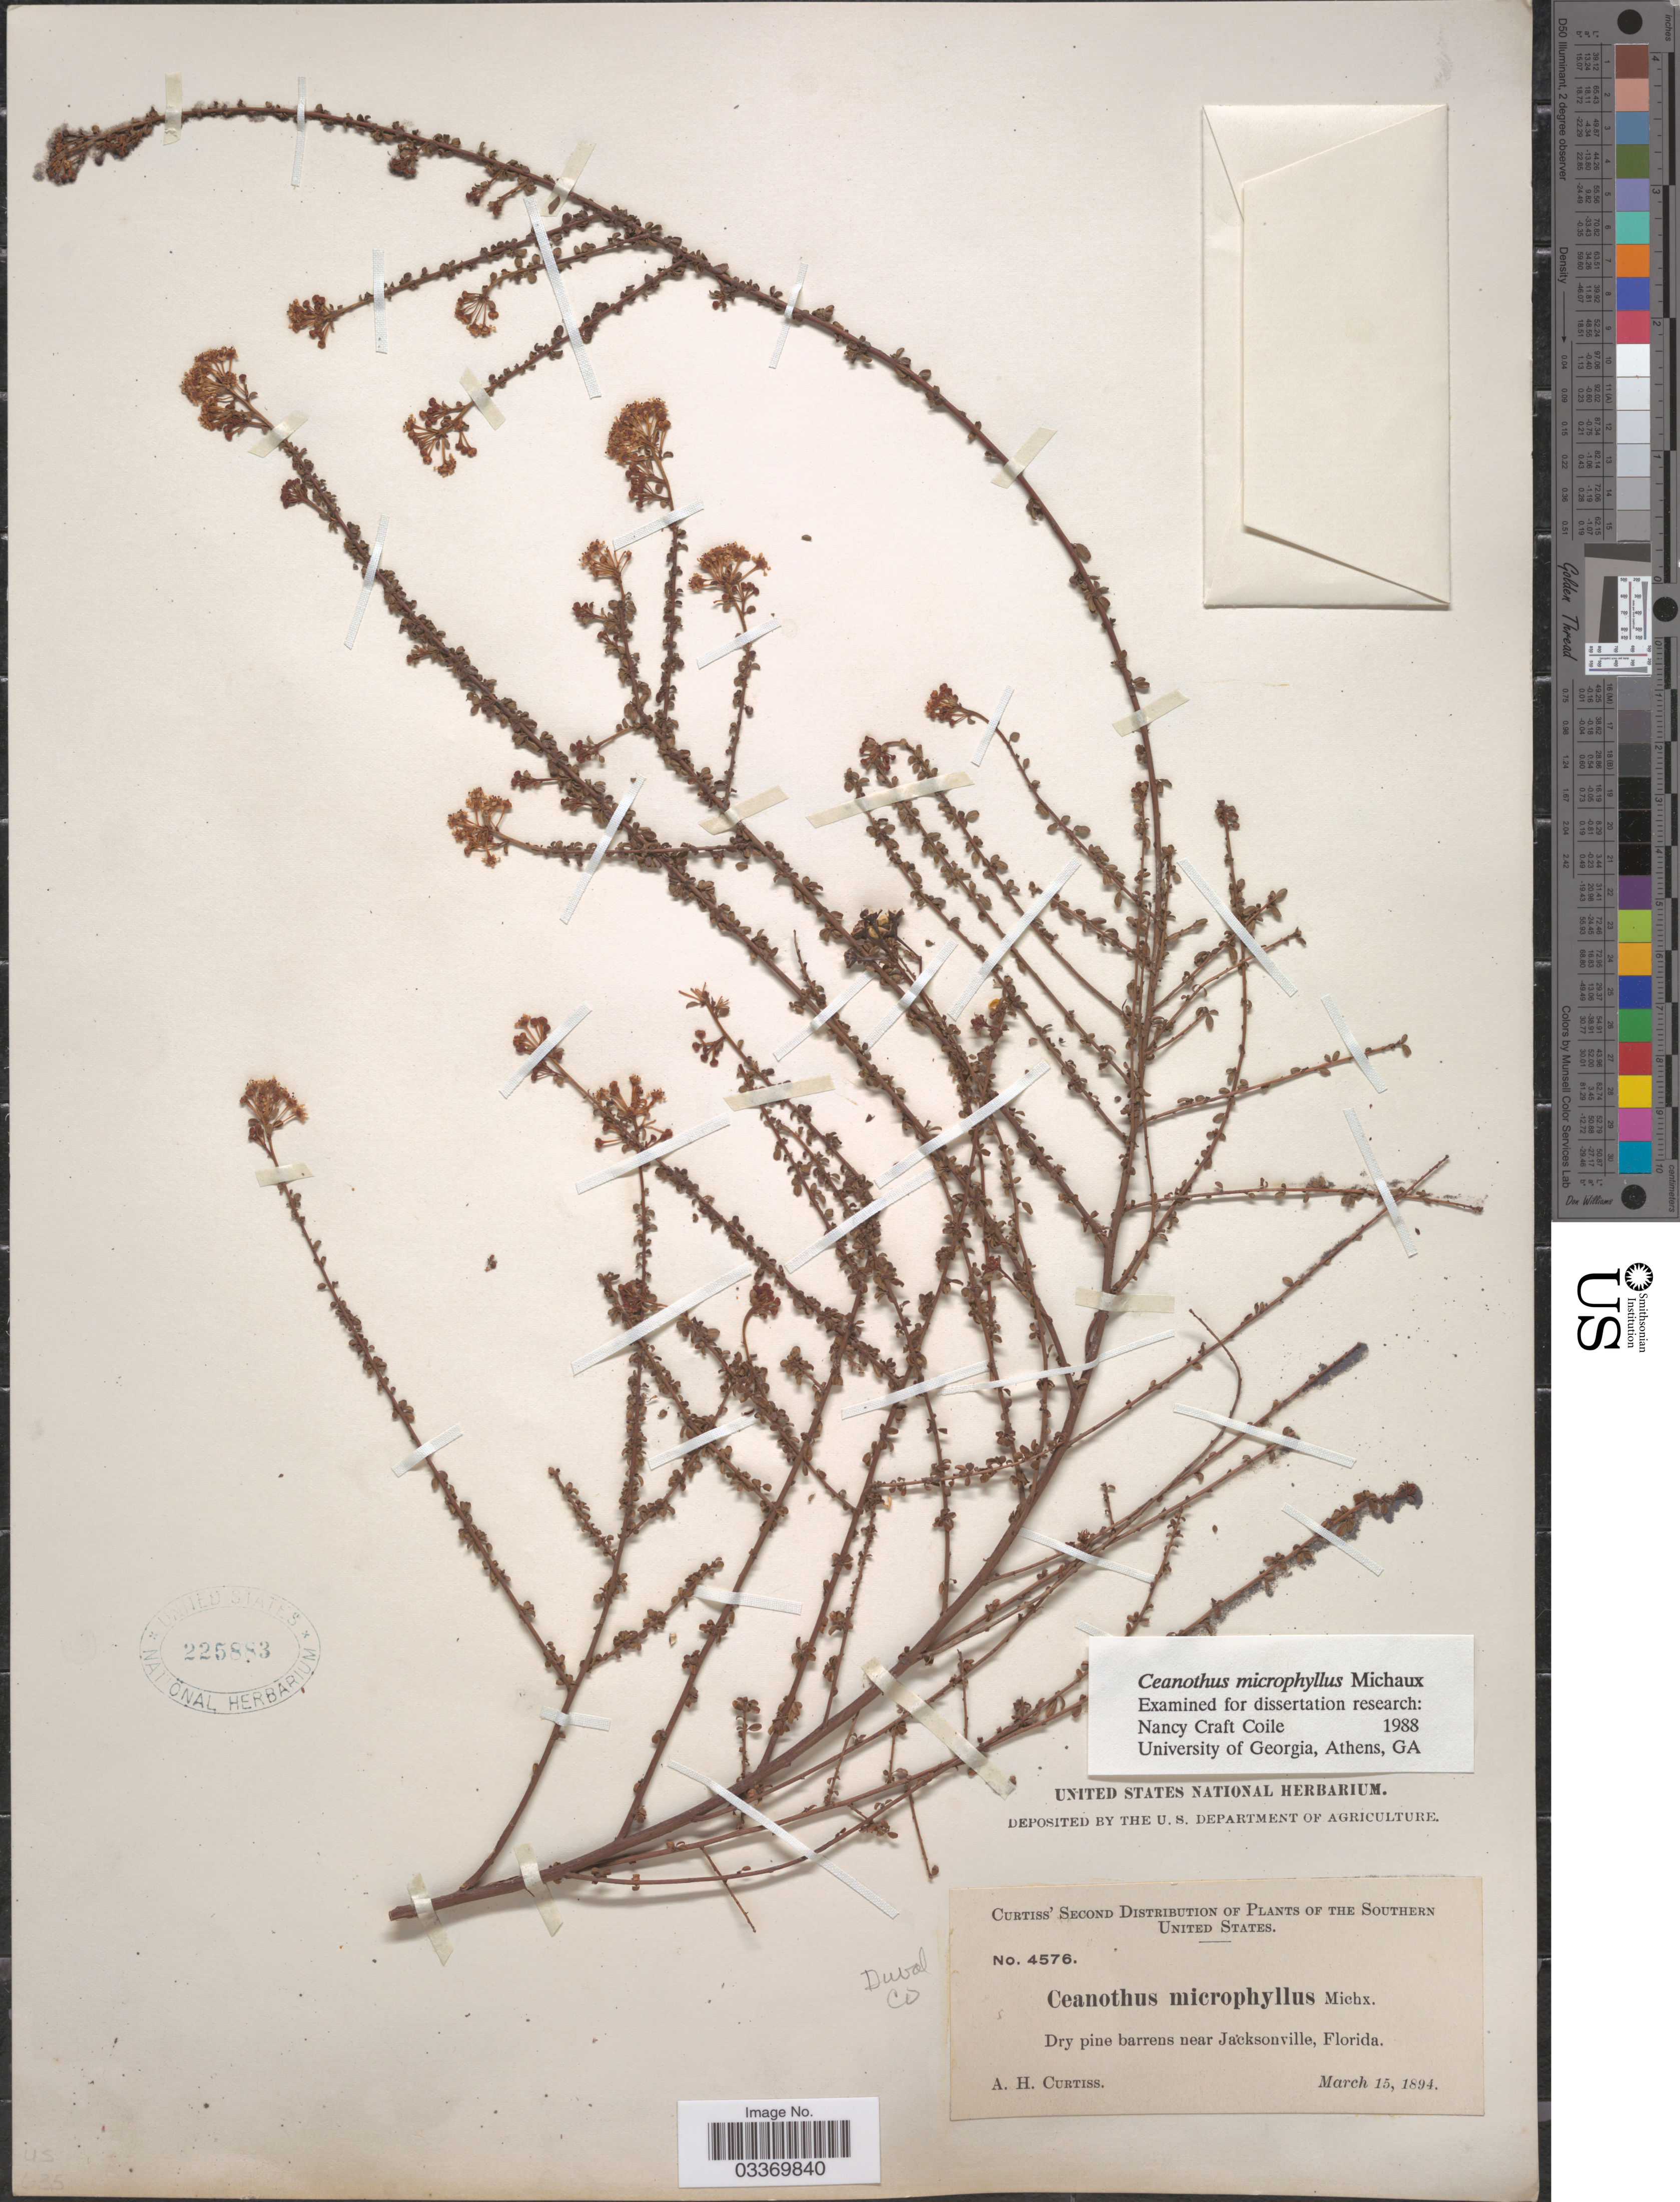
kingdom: Plantae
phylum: Tracheophyta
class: Magnoliopsida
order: Rosales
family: Rhamnaceae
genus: Ceanothus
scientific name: Ceanothus microphyllus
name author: Michx.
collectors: A. H. Curtiss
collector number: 4576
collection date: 1894-03-15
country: United States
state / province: Florida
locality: Southern United States. Near Jacksonville, Duval Co.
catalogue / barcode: US 225883